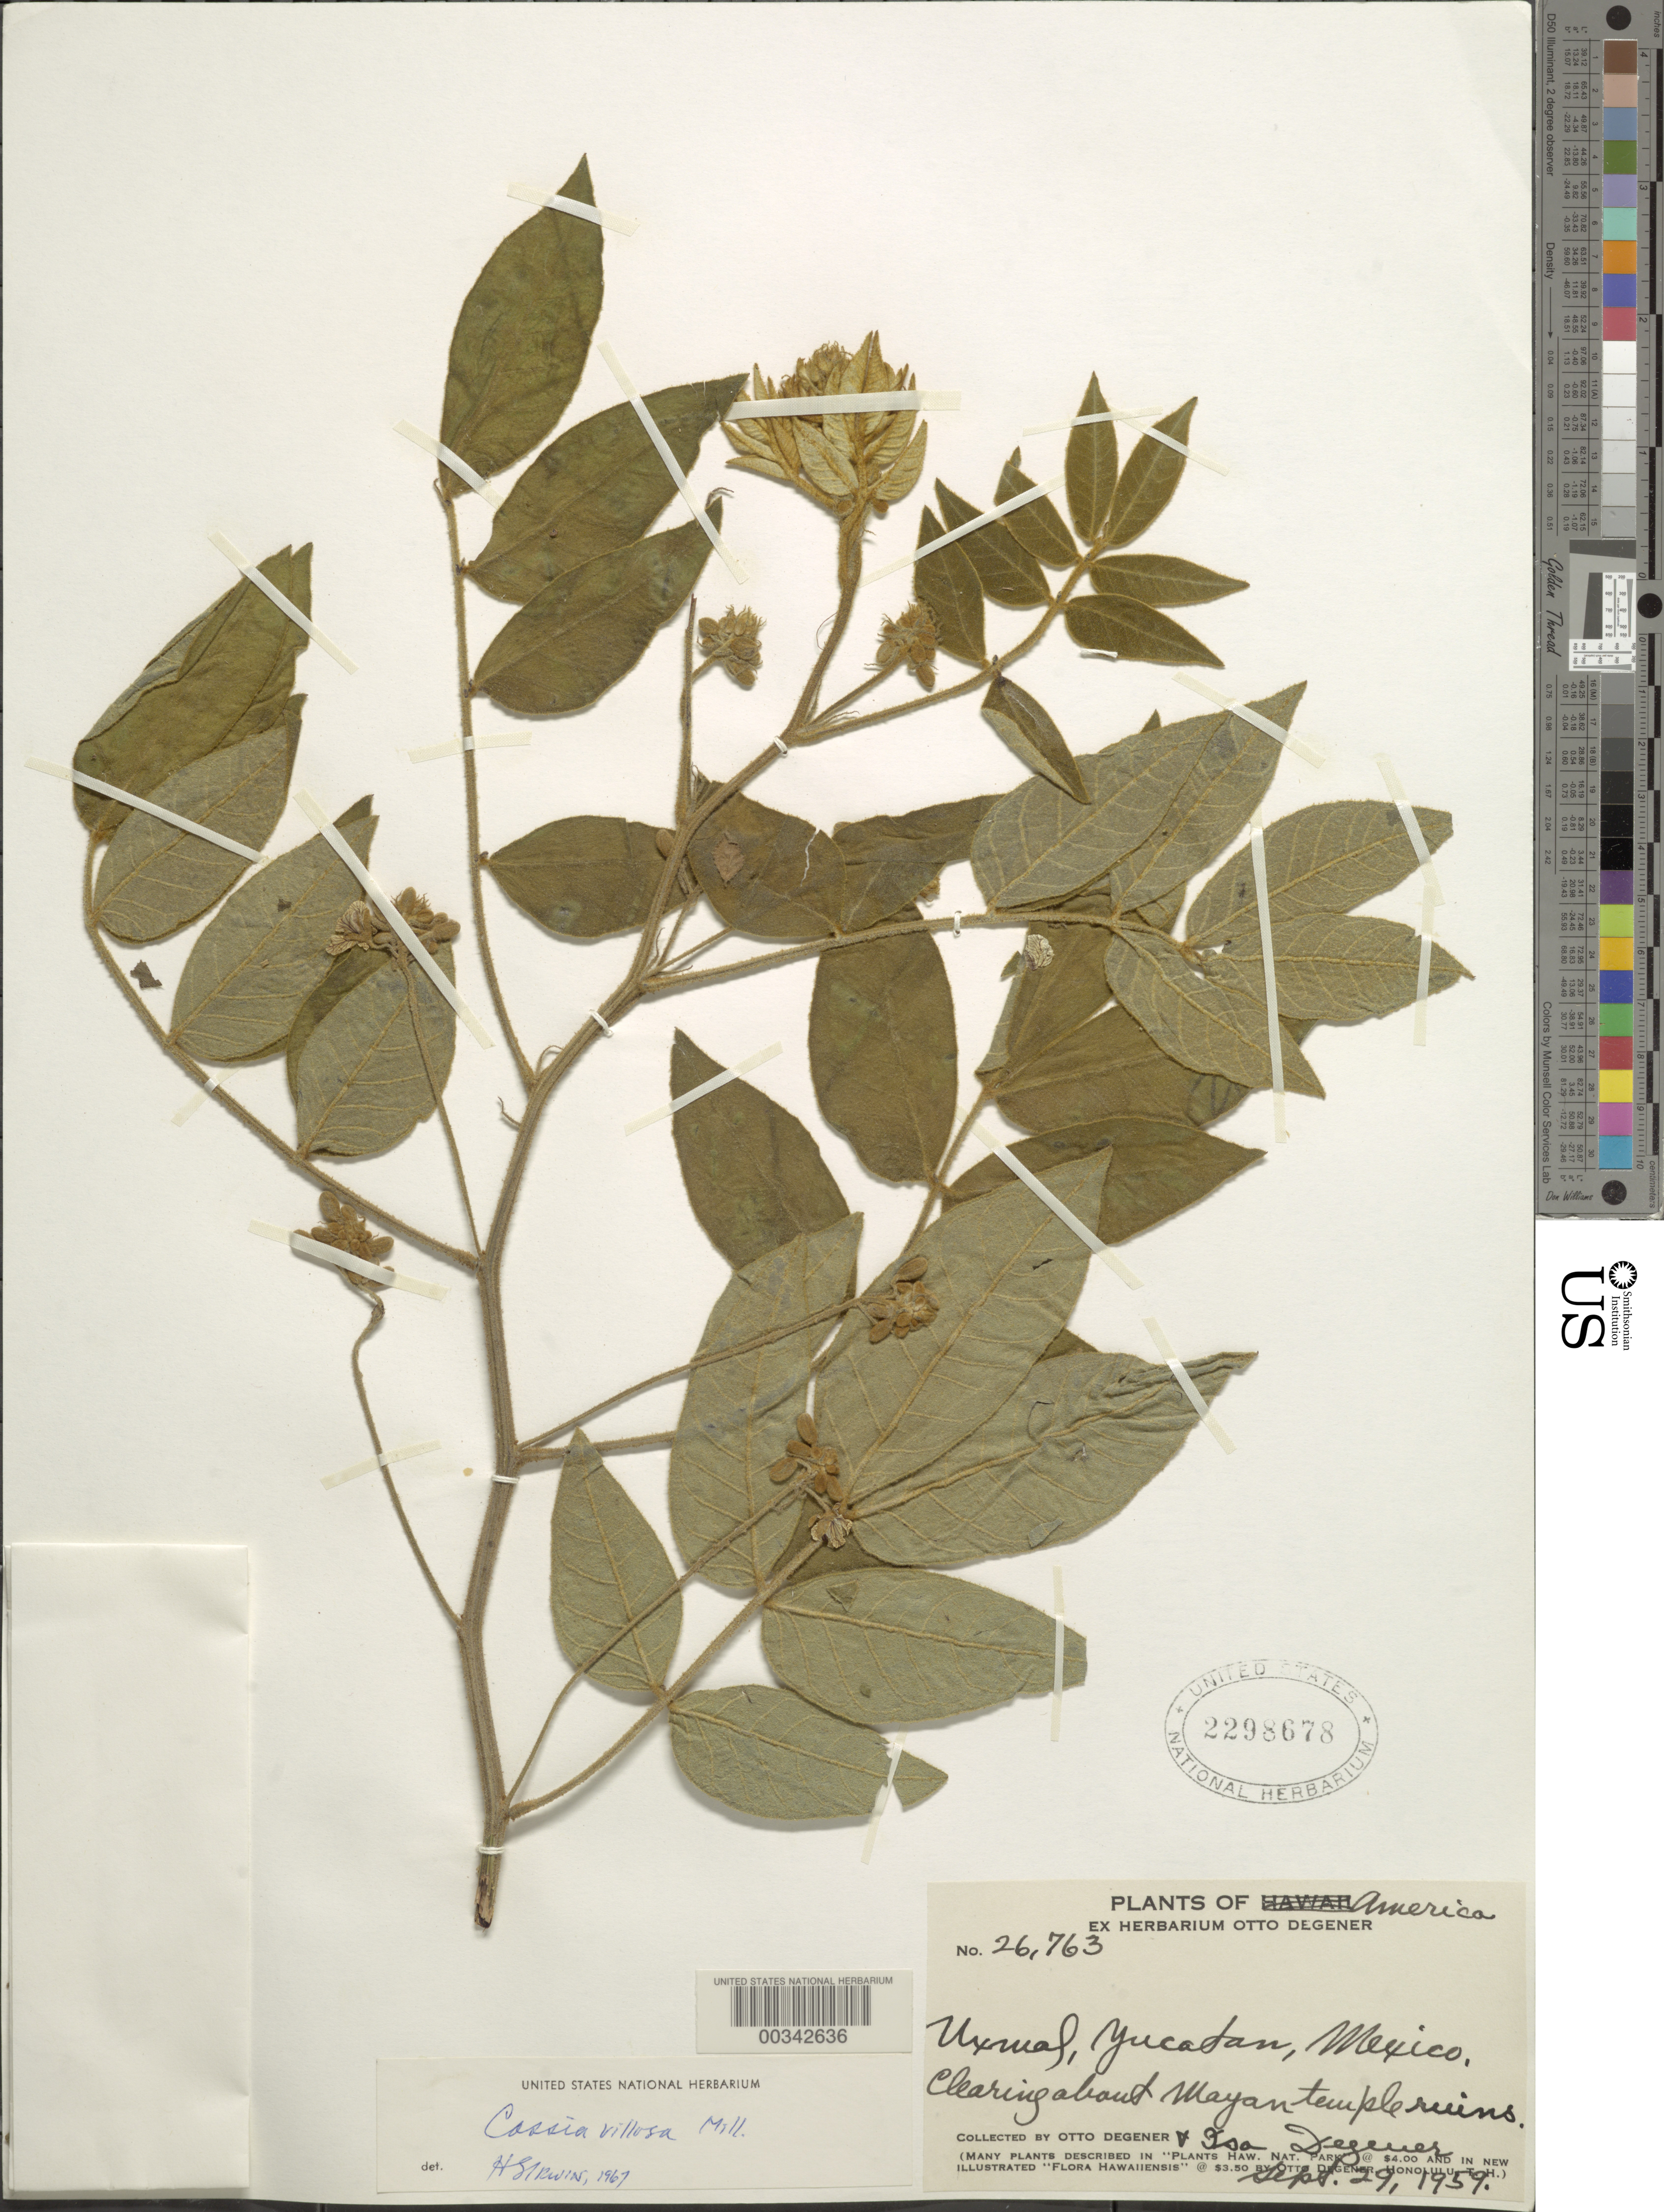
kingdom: Plantae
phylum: Tracheophyta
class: Magnoliopsida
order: Fabales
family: Fabaceae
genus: Senna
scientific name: Senna villosa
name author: (Mill.) H.S. Irwin & Barneby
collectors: O. Degener & I. Degener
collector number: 26763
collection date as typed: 29 Sep 1959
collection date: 1959-09-29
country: Mexico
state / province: Yucatán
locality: Uxmal, about mayan temple ruins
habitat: Clearing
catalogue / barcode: US 2298678